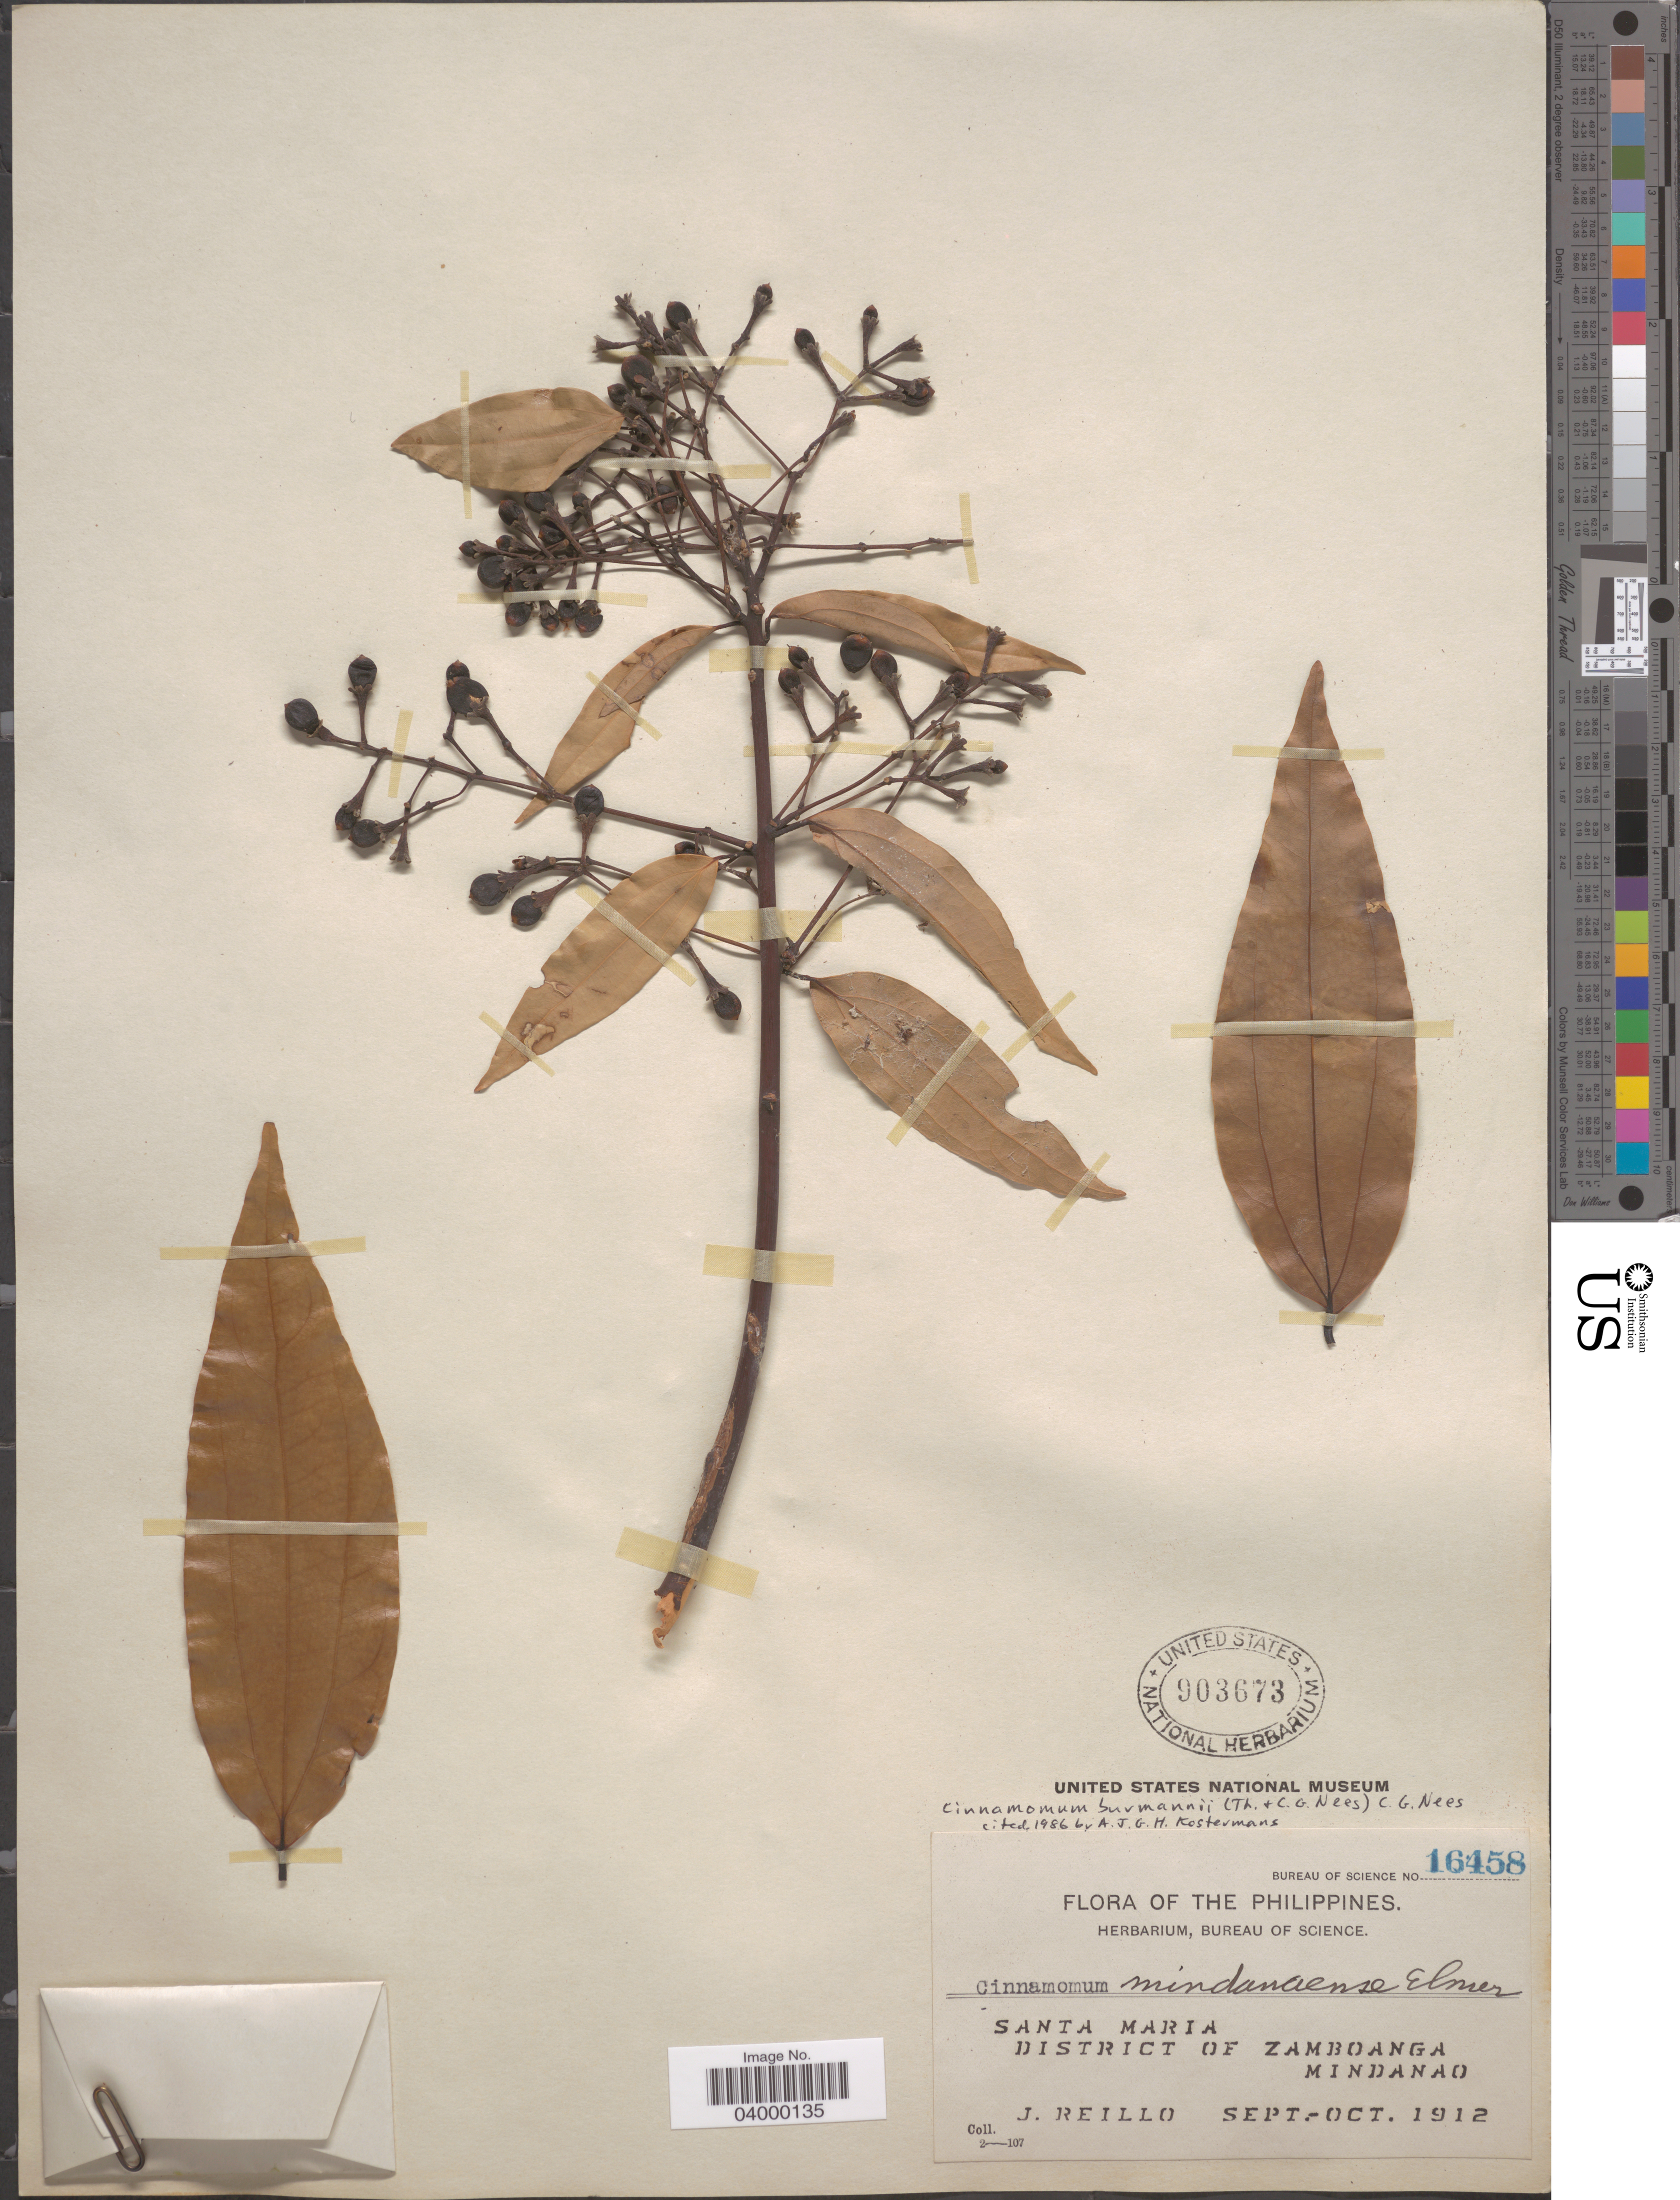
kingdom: Plantae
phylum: Tracheophyta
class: Magnoliopsida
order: Laurales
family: Lauraceae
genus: Cinnamomum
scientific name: Cinnamomum burmannii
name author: (Nees & T. Nees) Blume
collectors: J. Reillo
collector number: Bureau of Science 16458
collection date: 1912-09/1912-10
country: Philippines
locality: Santa Maria. District of Zamboanga. Mindanao.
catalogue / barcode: US 903673